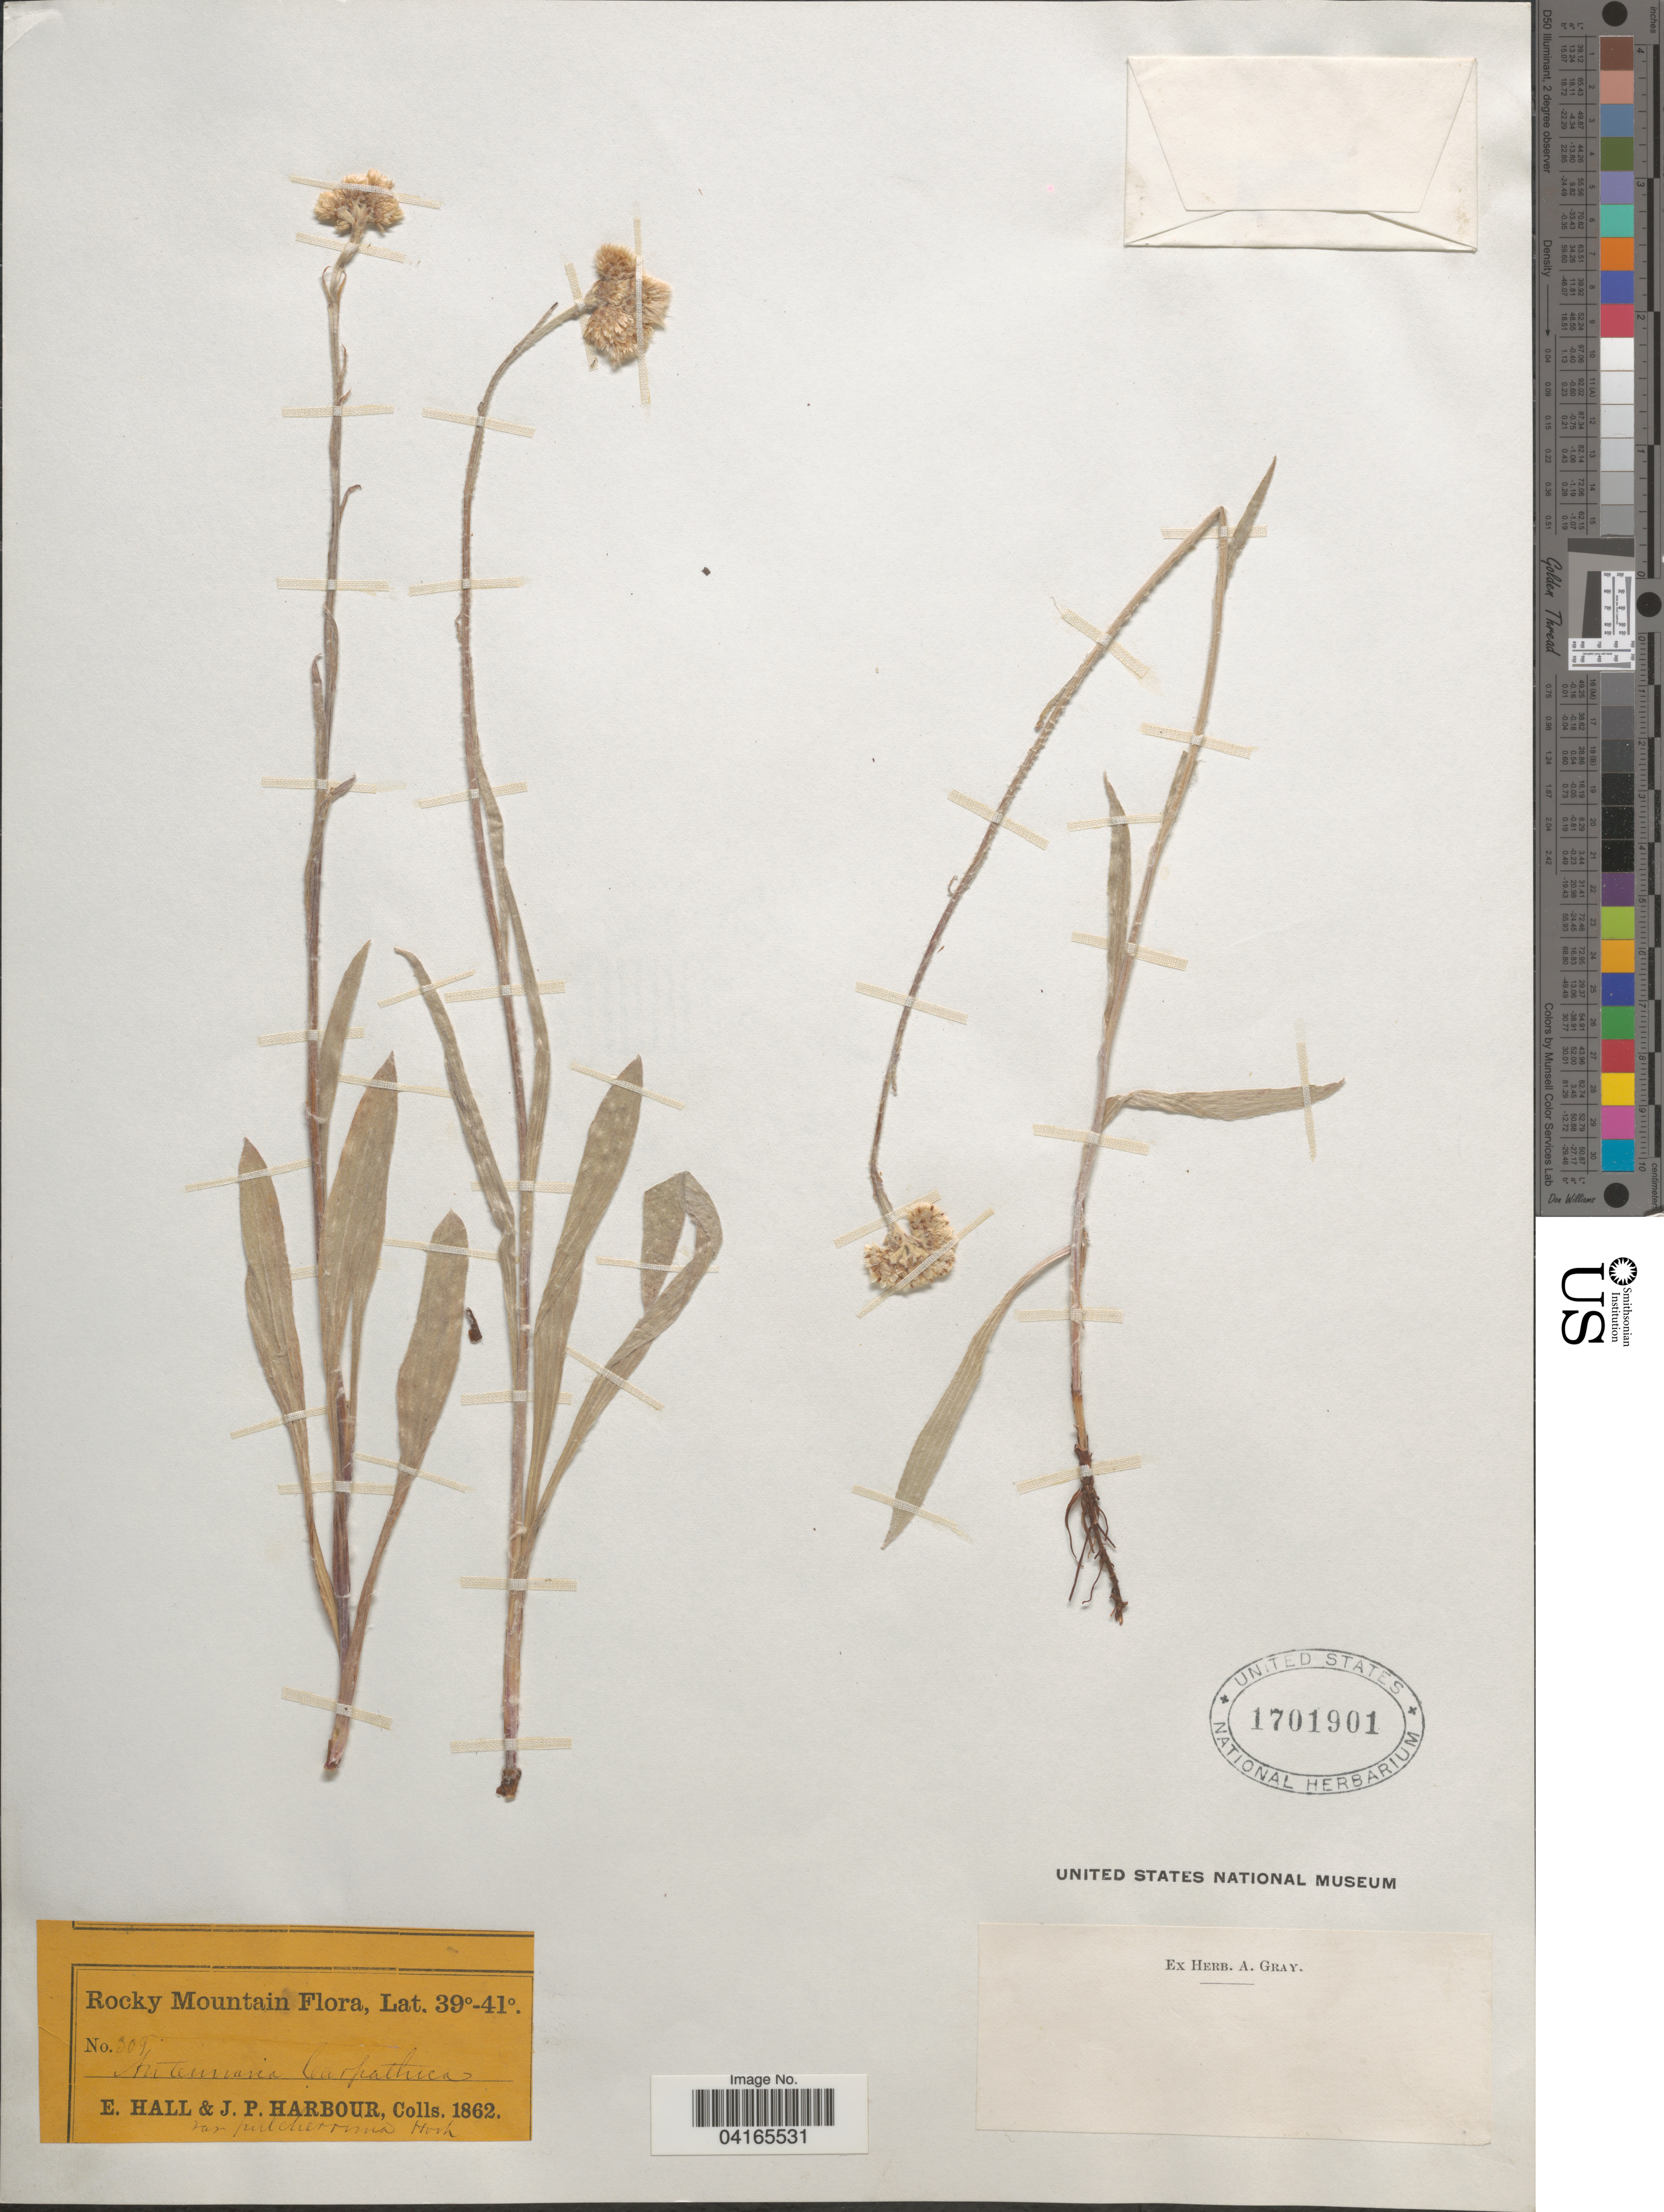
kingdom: Plantae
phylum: Tracheophyta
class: Magnoliopsida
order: Asterales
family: Asteraceae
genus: Antennaria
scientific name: Antennaria carpatica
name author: (Wahlenb.) Hook.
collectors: E. Hall & J. Harbour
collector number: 309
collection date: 1862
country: United States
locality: Rocky Mountain.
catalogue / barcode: US 1701901